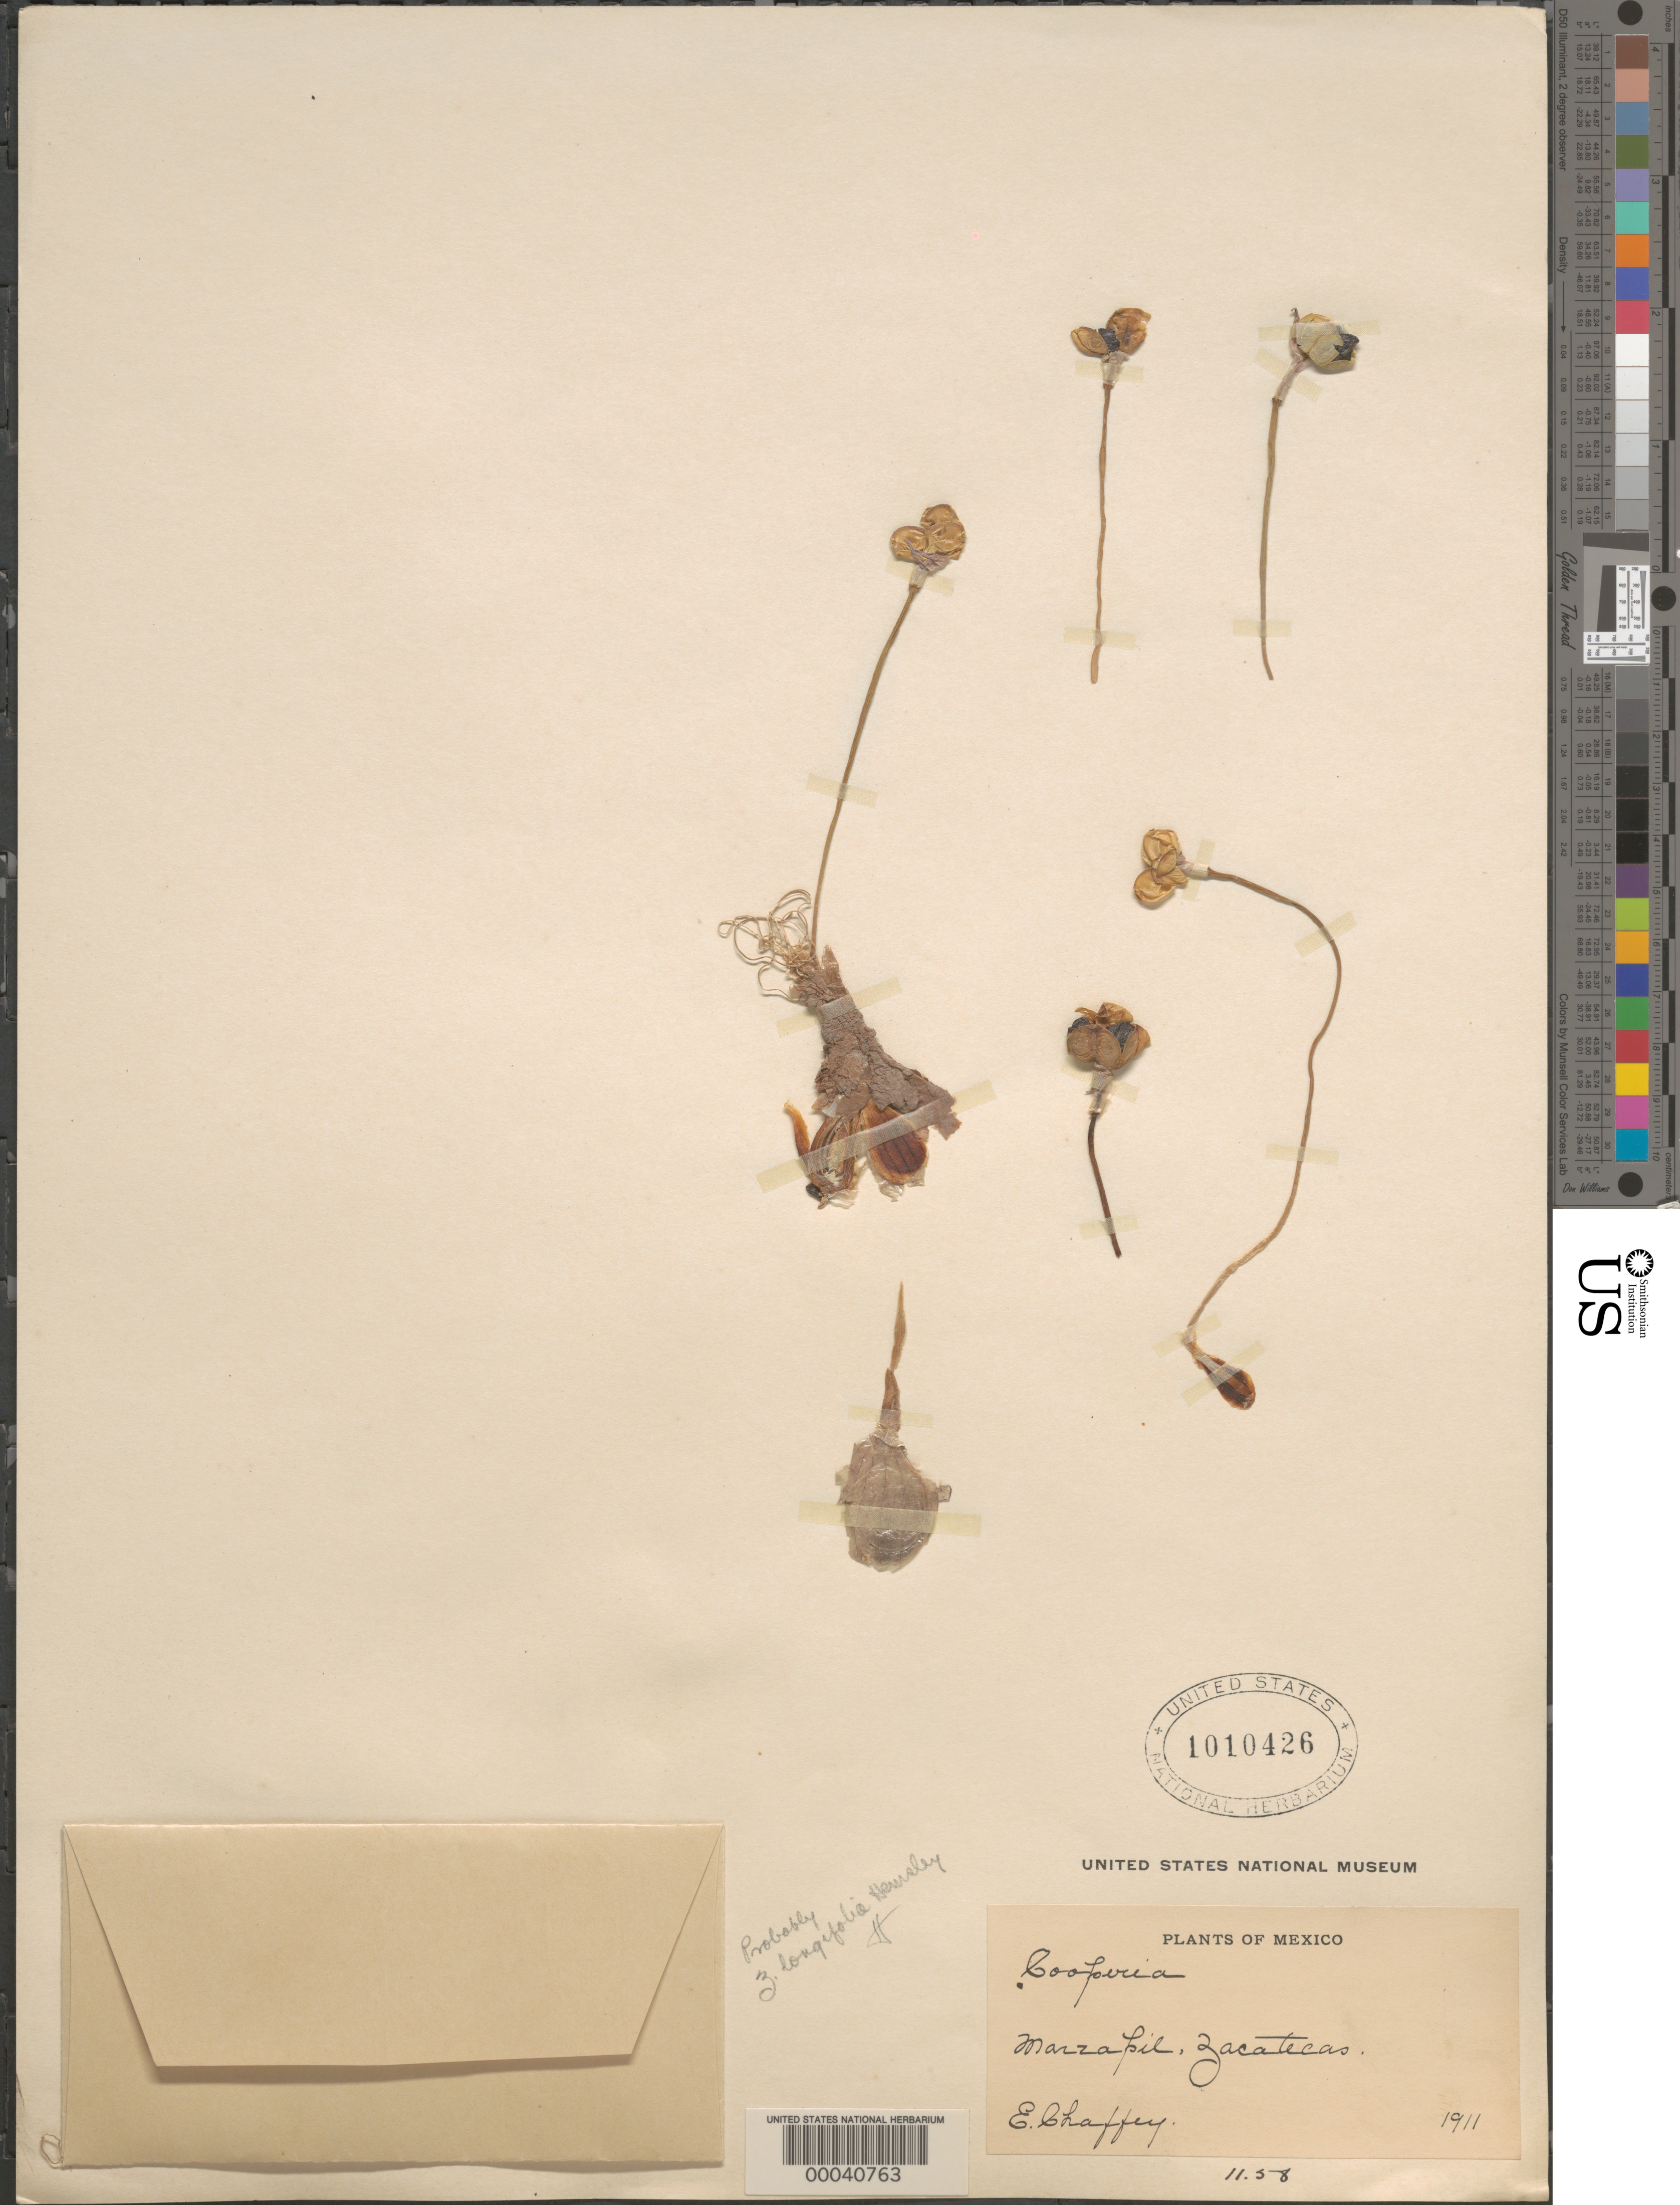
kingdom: Plantae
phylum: Tracheophyta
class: Liliopsida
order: Asparagales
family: Amaryllidaceae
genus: Zephyranthes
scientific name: Zephyranthes longifolia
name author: Hemsl.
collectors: E. Chaffey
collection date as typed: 1911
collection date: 1911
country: Mexico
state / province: Zacatecas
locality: Marzapil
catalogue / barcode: US 1010426